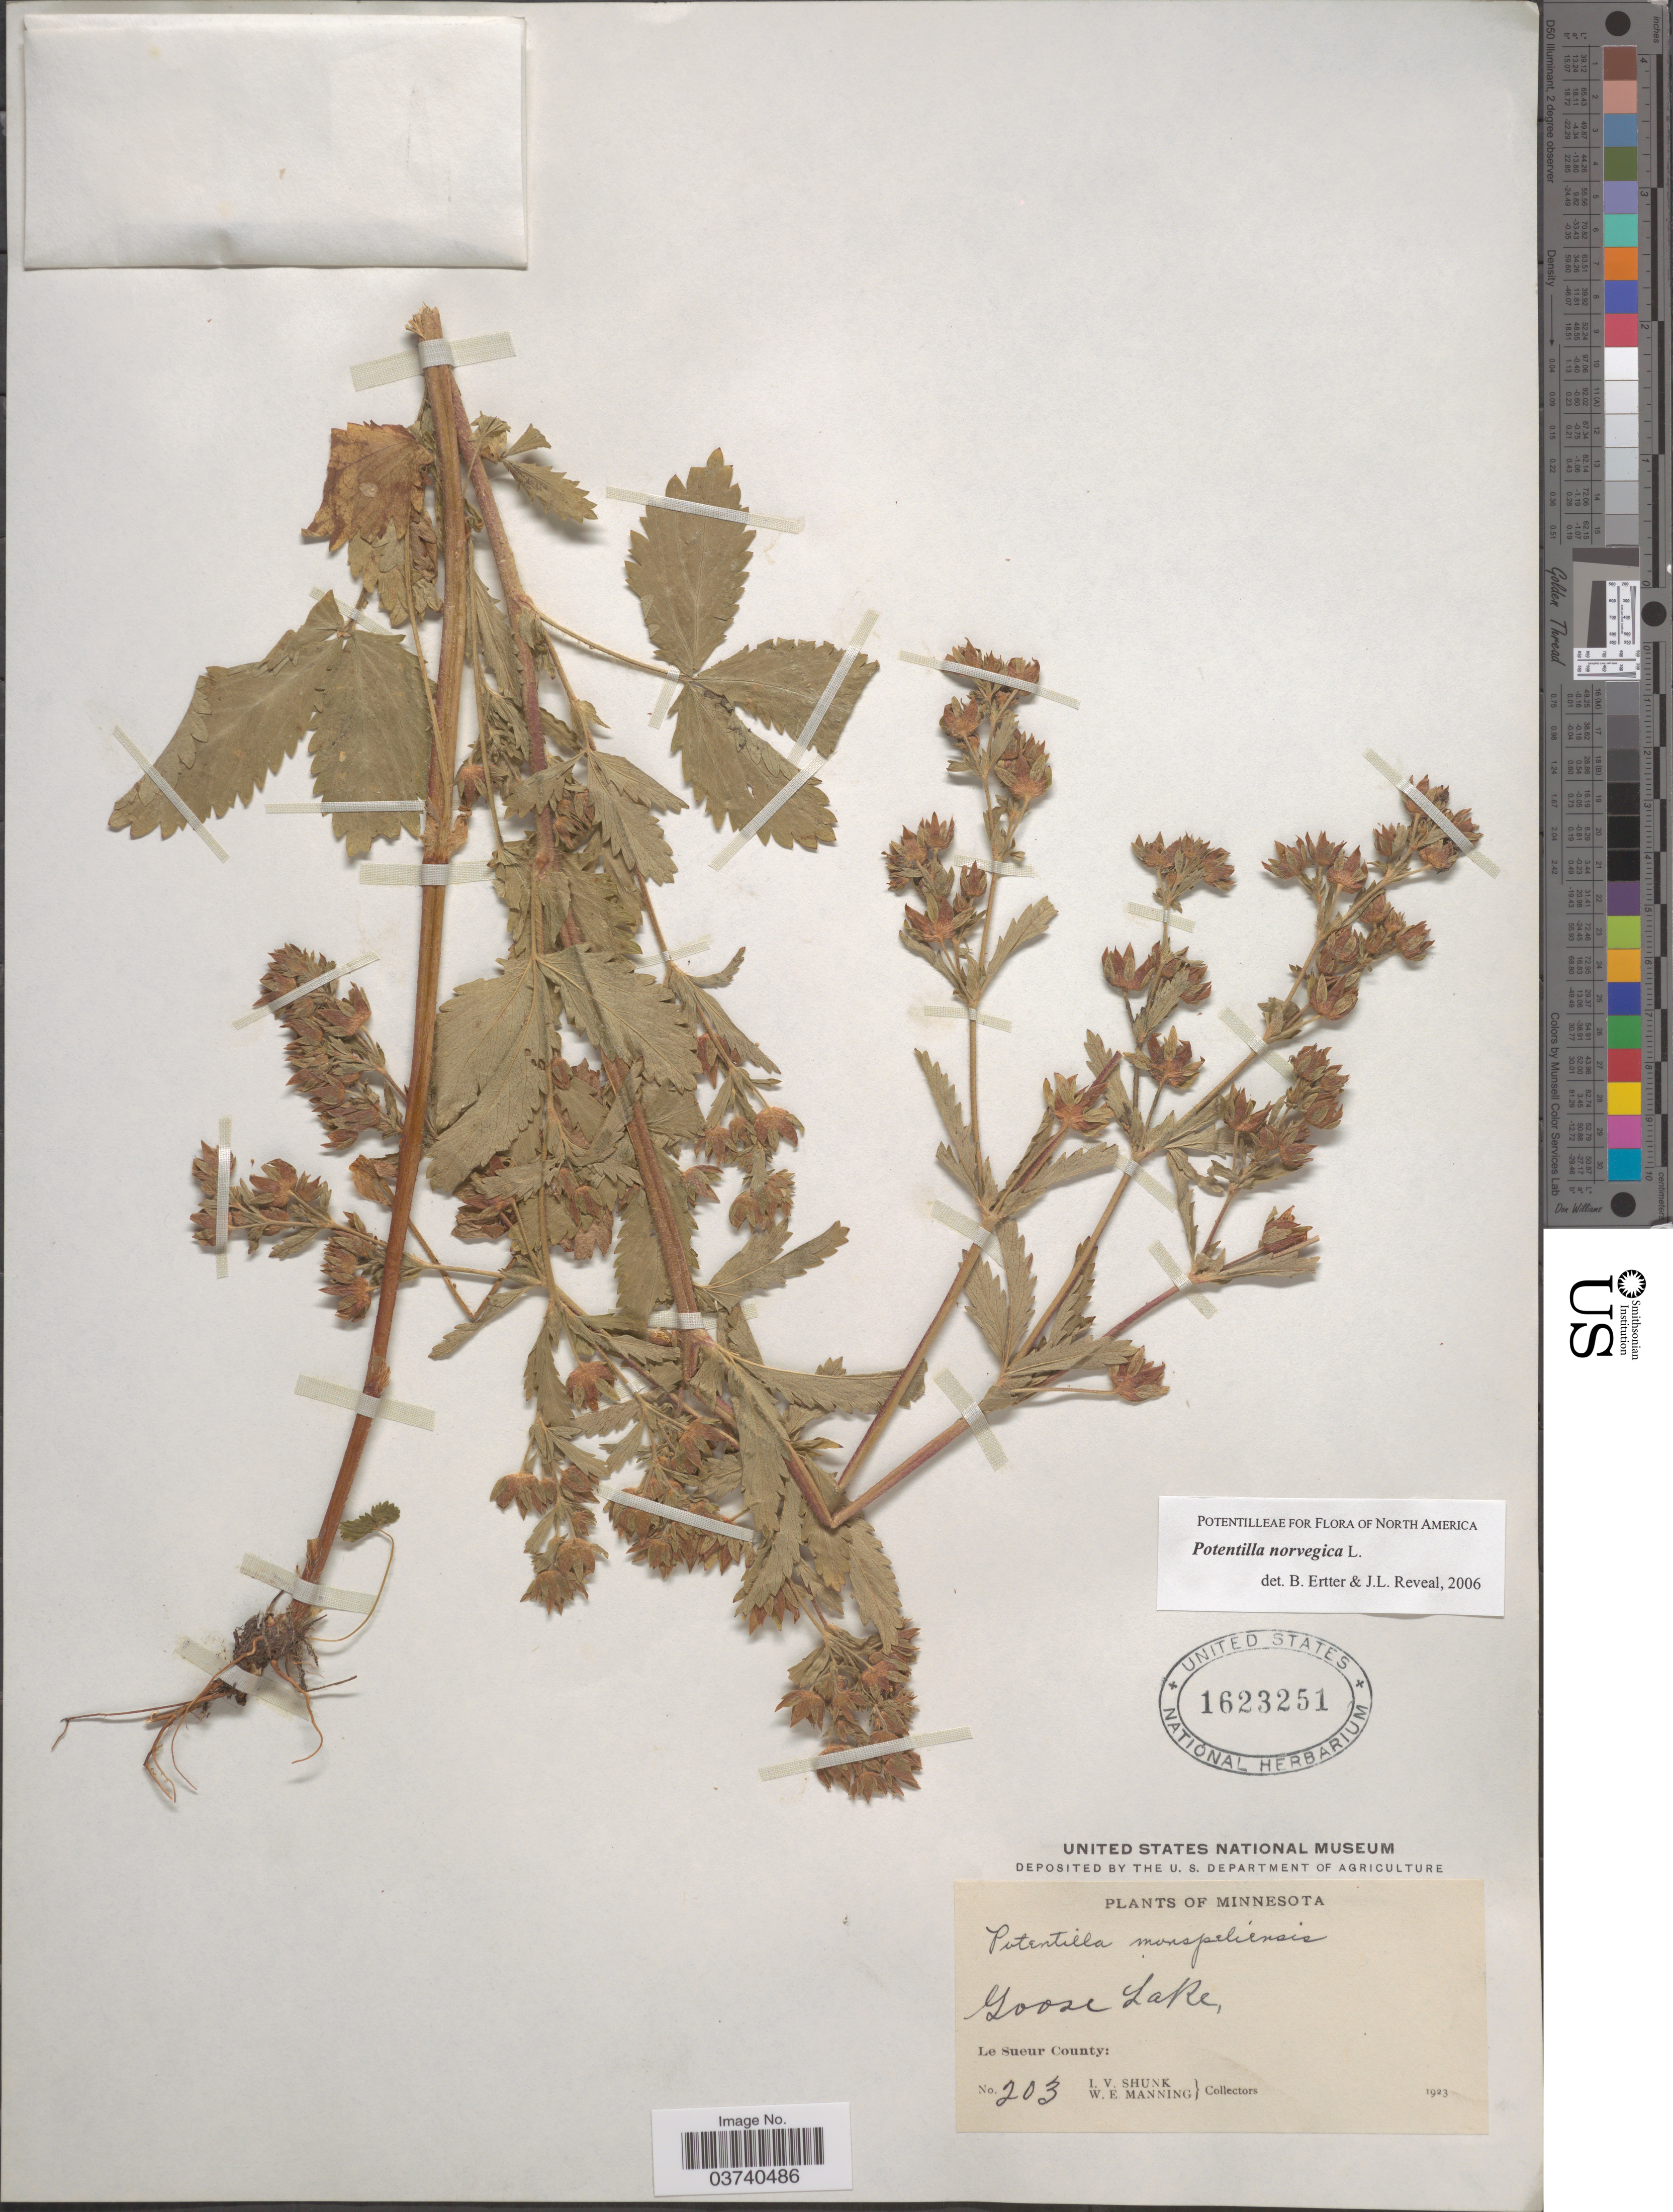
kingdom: Plantae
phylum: Tracheophyta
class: Magnoliopsida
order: Rosales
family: Rosaceae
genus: Potentilla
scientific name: Potentilla norvegica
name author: L.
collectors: I. Shunk & W. Manning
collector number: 203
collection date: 1923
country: United States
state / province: Minnesota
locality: Goose Lake, Le Sueur County.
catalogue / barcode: US 1623251